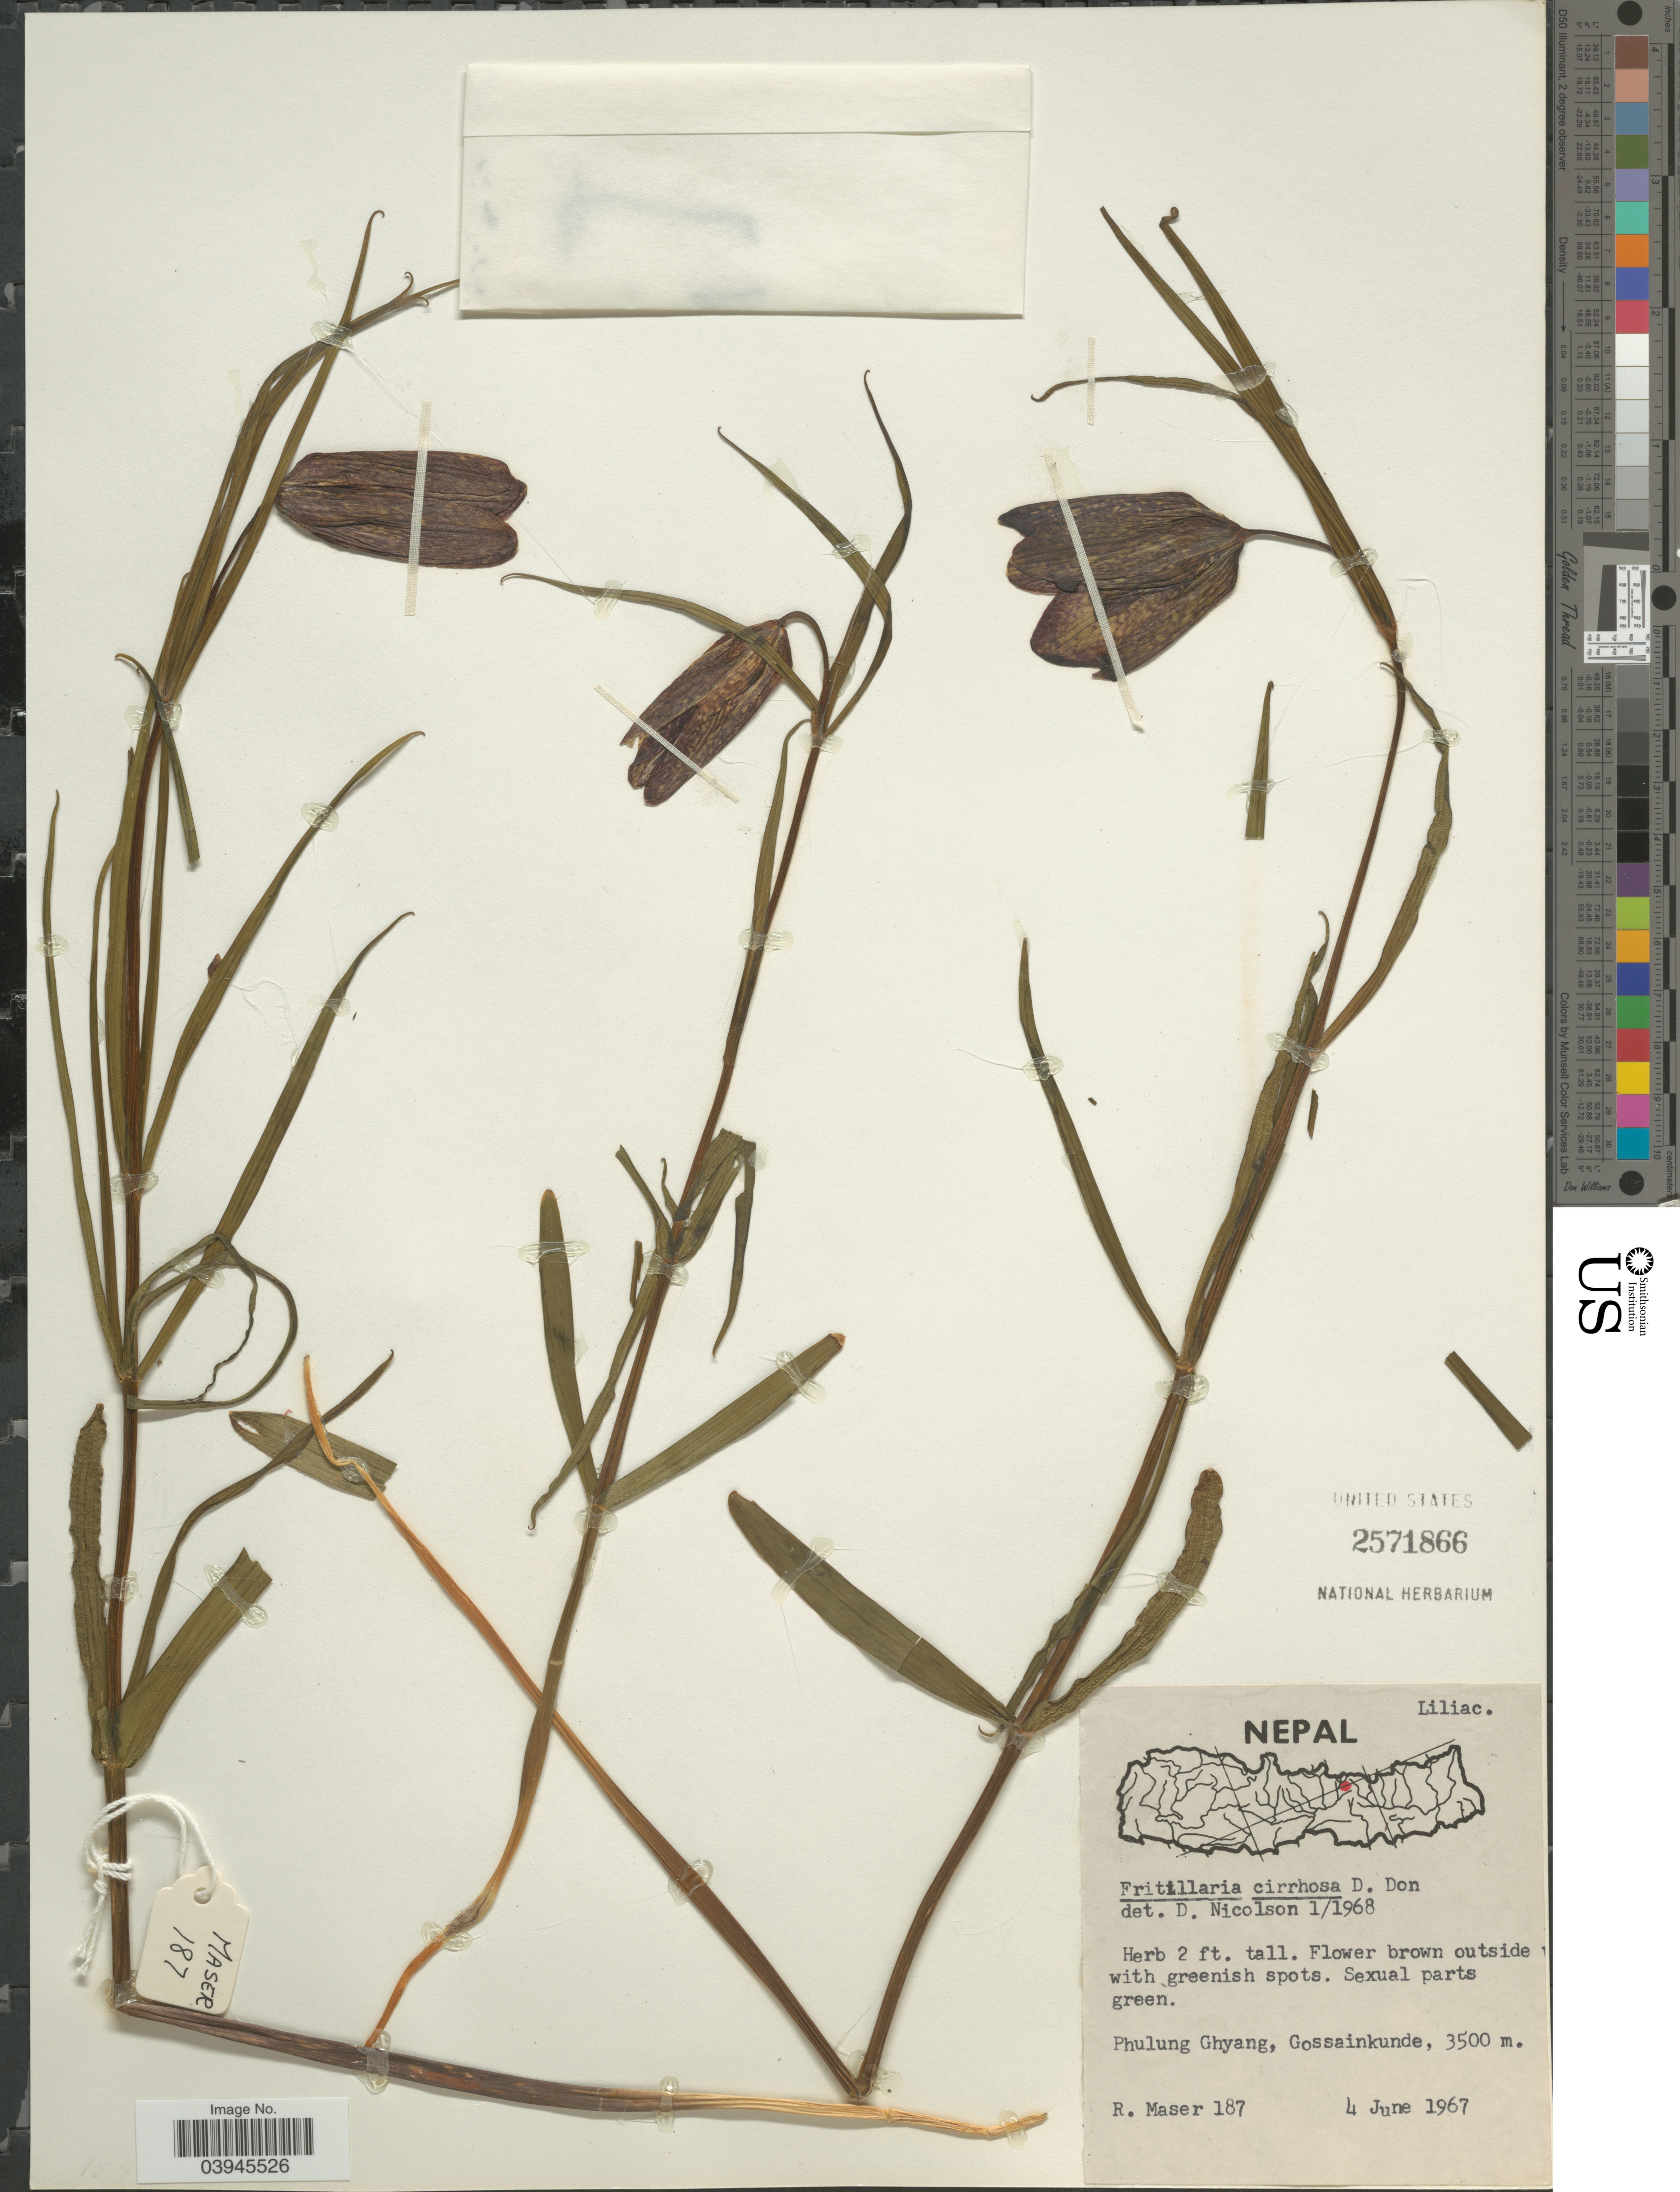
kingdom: Plantae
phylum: Tracheophyta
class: Liliopsida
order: Liliales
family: Liliaceae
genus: Fritillaria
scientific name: Fritillaria cirrhosa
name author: D. Don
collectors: R. Maser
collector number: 187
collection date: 1967-06-04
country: Nepal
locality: Phulung Ghyang, Gossainkunde.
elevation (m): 3500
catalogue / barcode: US 2571866